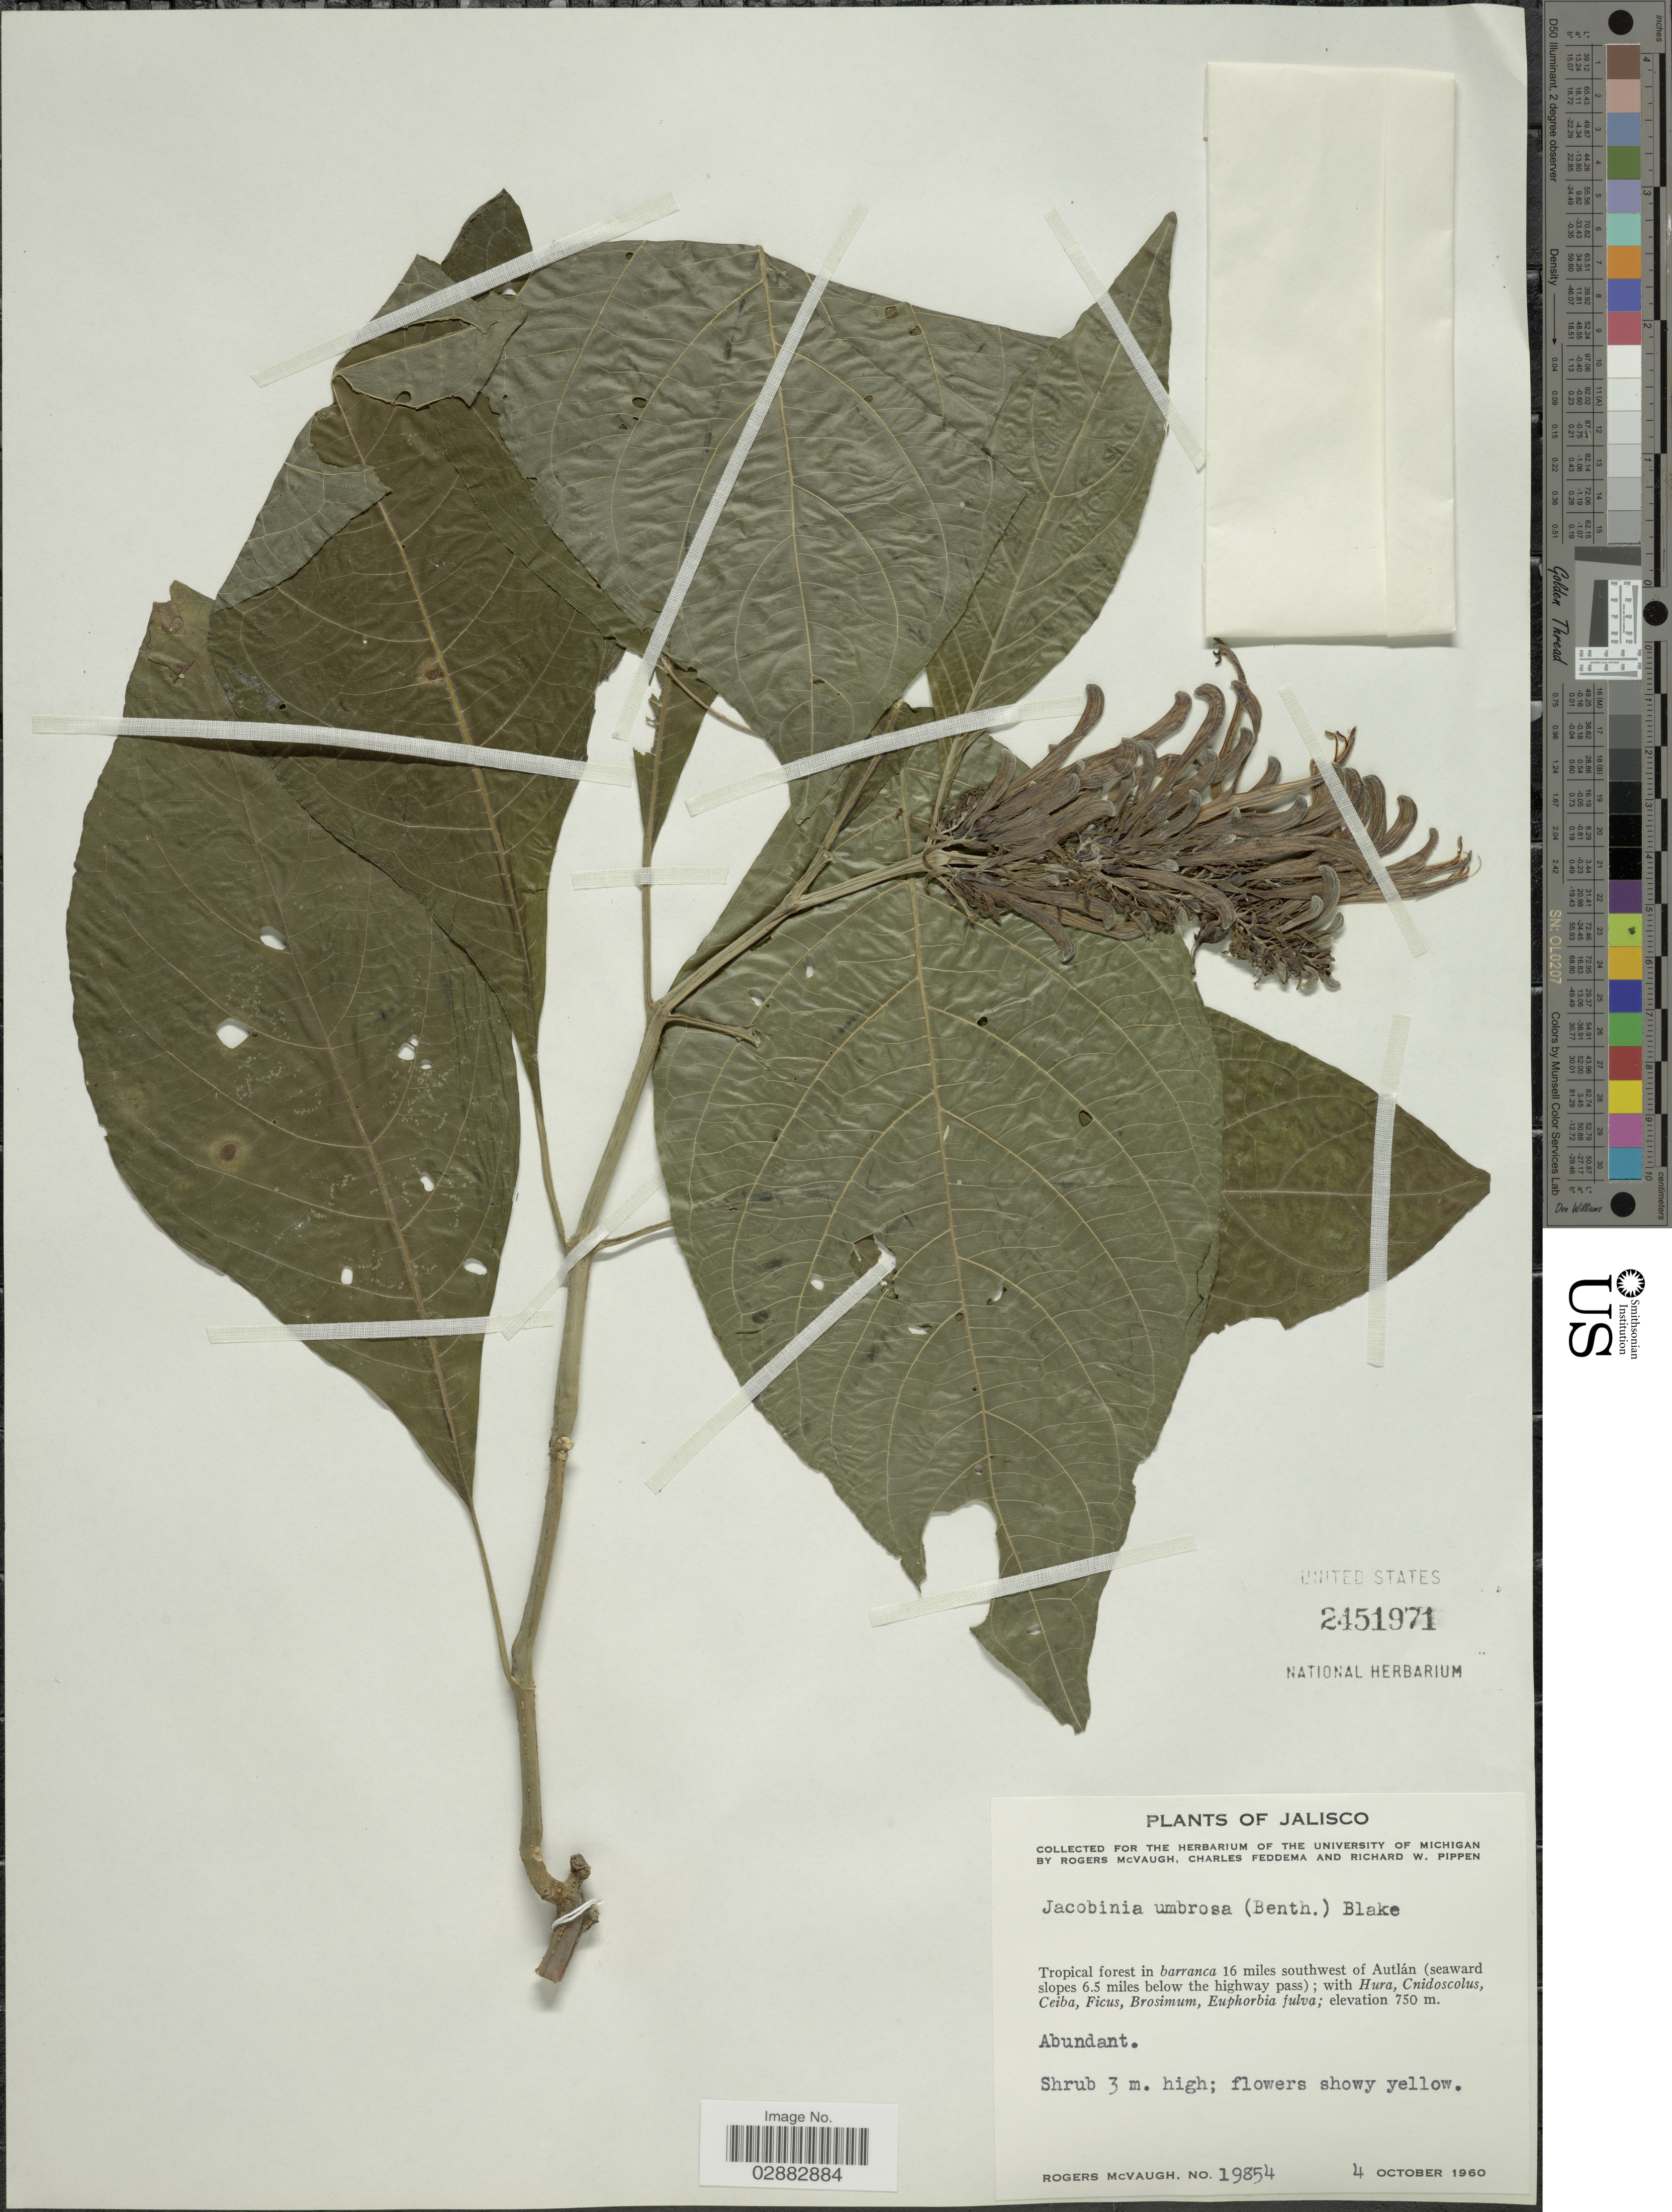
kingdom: Plantae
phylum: Tracheophyta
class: Magnoliopsida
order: Lamiales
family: Acanthaceae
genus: Jacobinia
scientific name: Jacobinia umbrosa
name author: (Benth.) S.F. Blake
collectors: R. McVaugh, C. Feddema & R. W. Pippen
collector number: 19854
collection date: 1960-10-04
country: Mexico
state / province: Jalisco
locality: Tropical forest in barranca 16 miles southwest of Autlán (seaward slopes 6.5 miles below the highway pass).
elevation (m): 750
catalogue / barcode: US 2451971